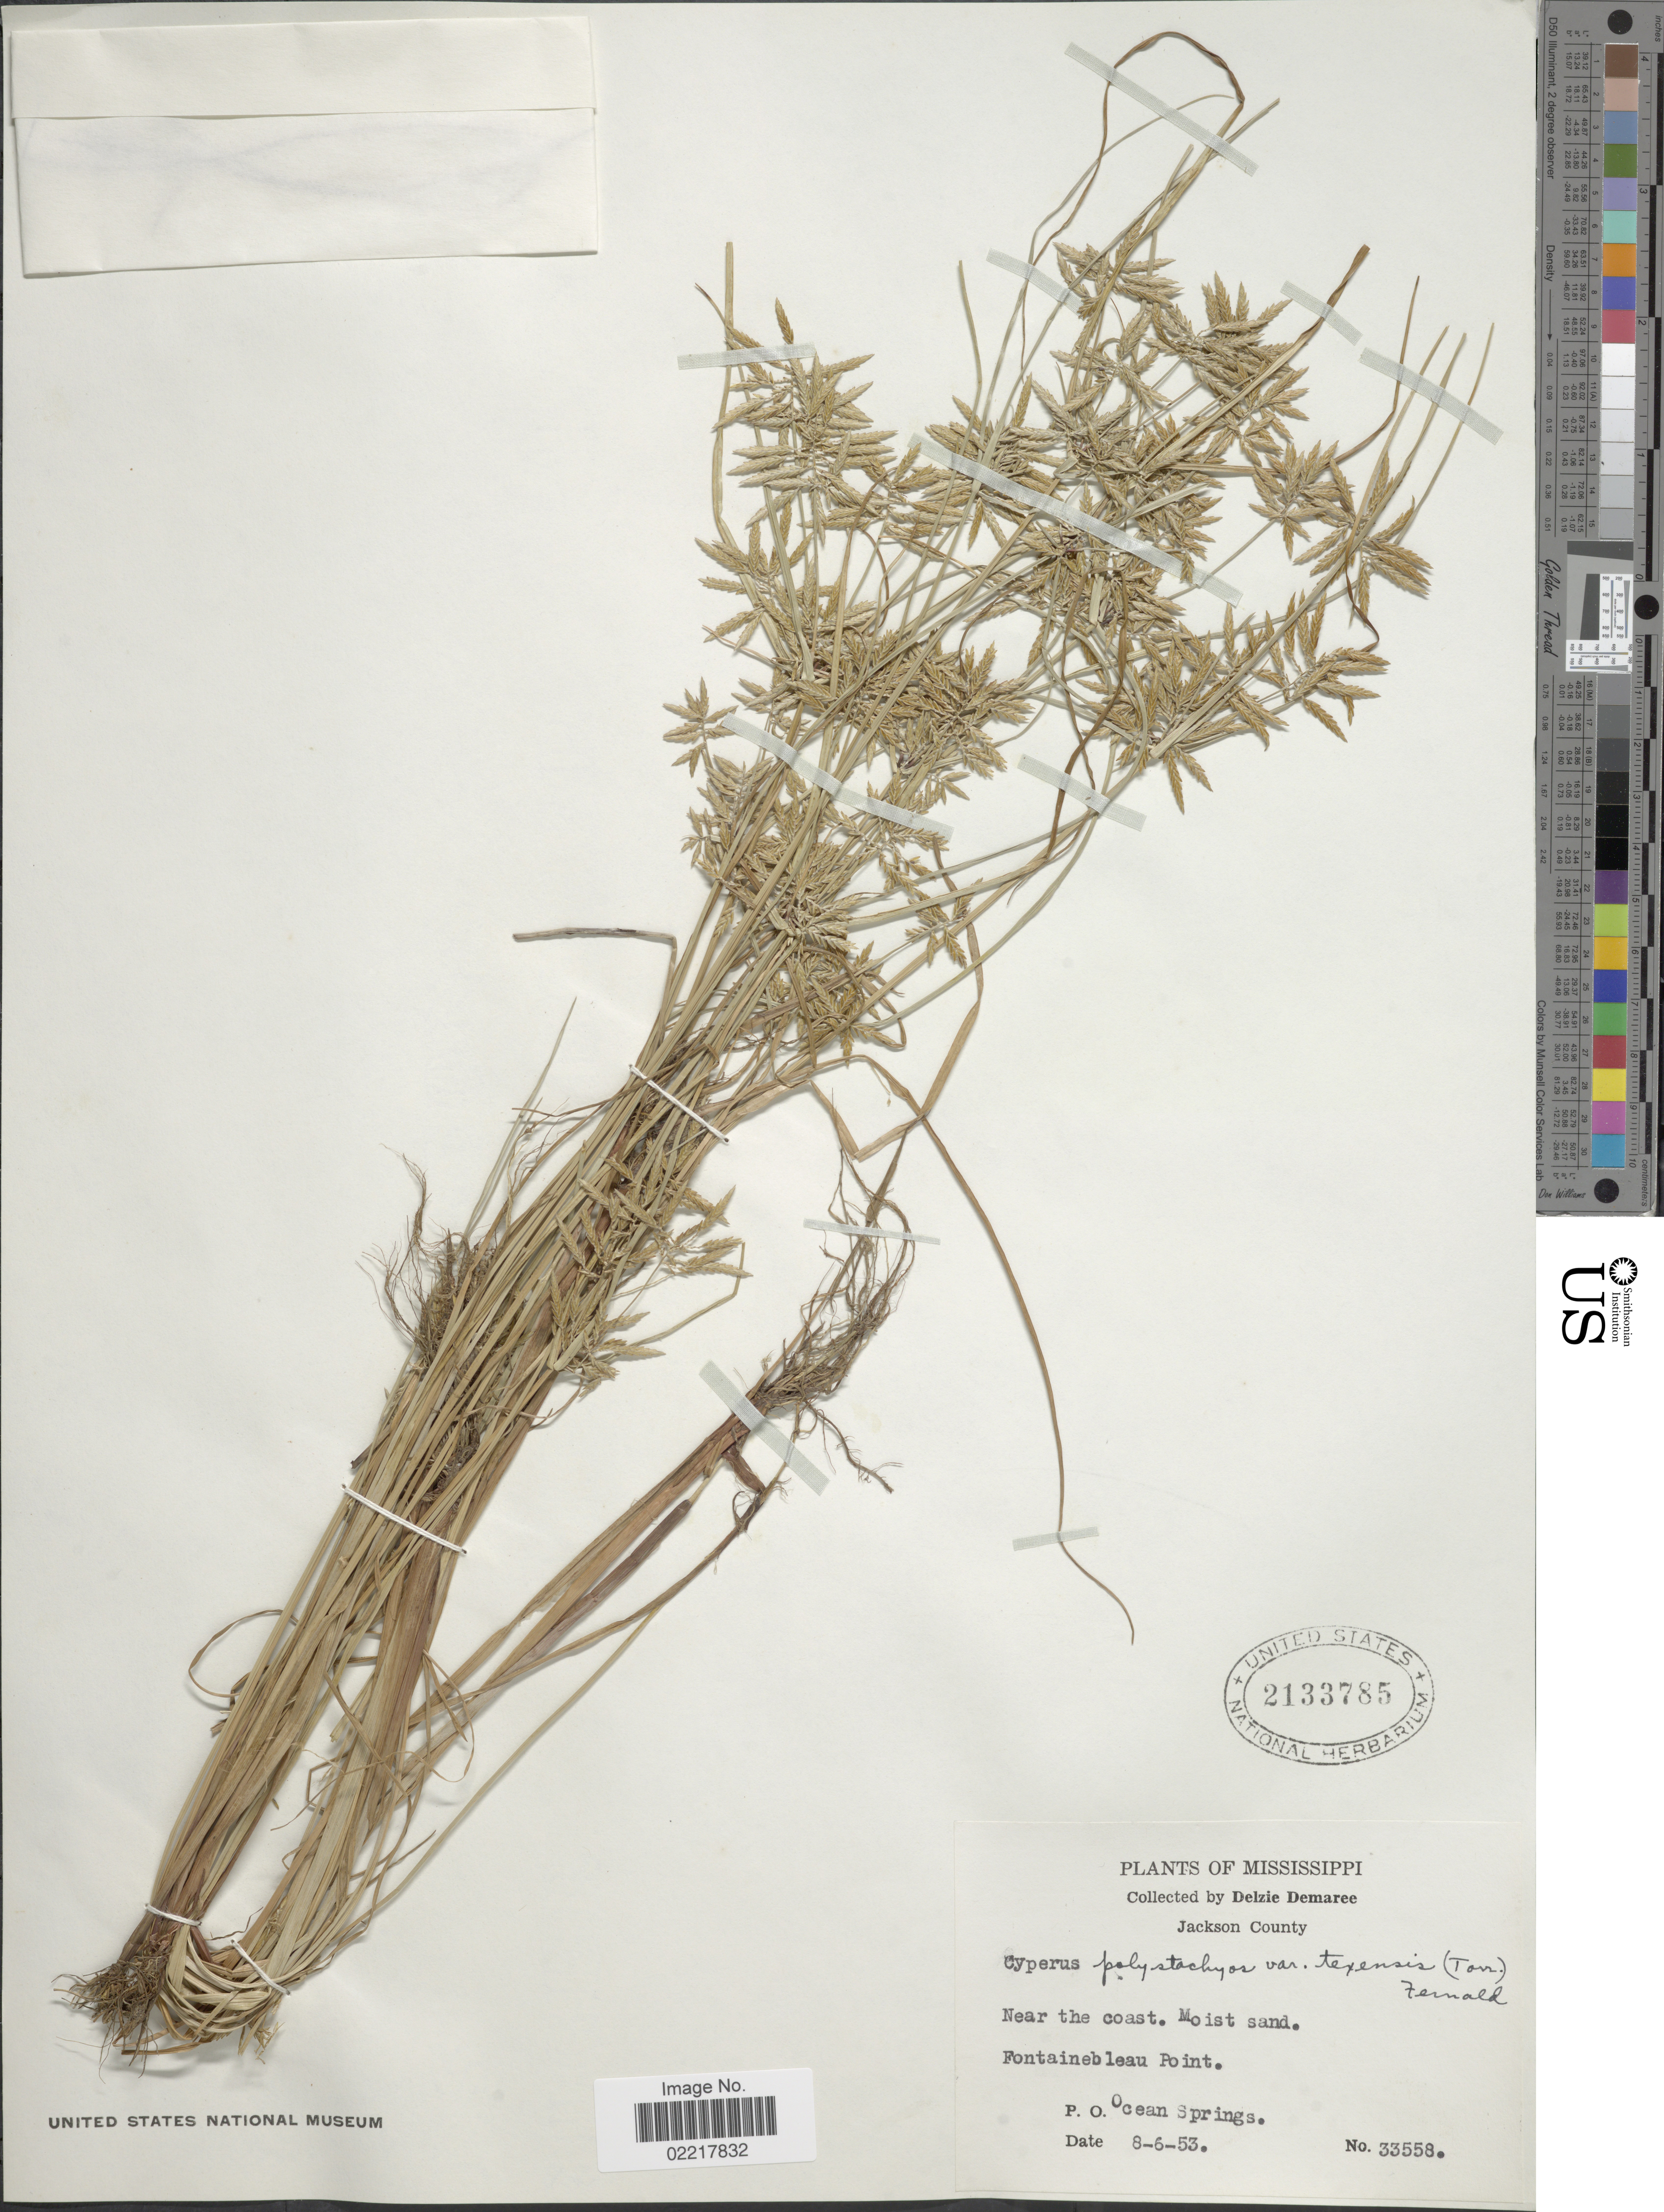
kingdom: Plantae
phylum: Tracheophyta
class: Liliopsida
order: Poales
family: Cyperaceae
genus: Cyperus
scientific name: Cyperus polystachyos var. texensis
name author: (Torr.) Fernald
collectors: D. Demaree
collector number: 33558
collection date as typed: Transcribed d/m/y: 6/8/53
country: United States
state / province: Mississippi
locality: Jackson County, Near the coast. Moist sand. Fontainebleau Point, P.O. Ocean Springs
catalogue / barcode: US 2133785